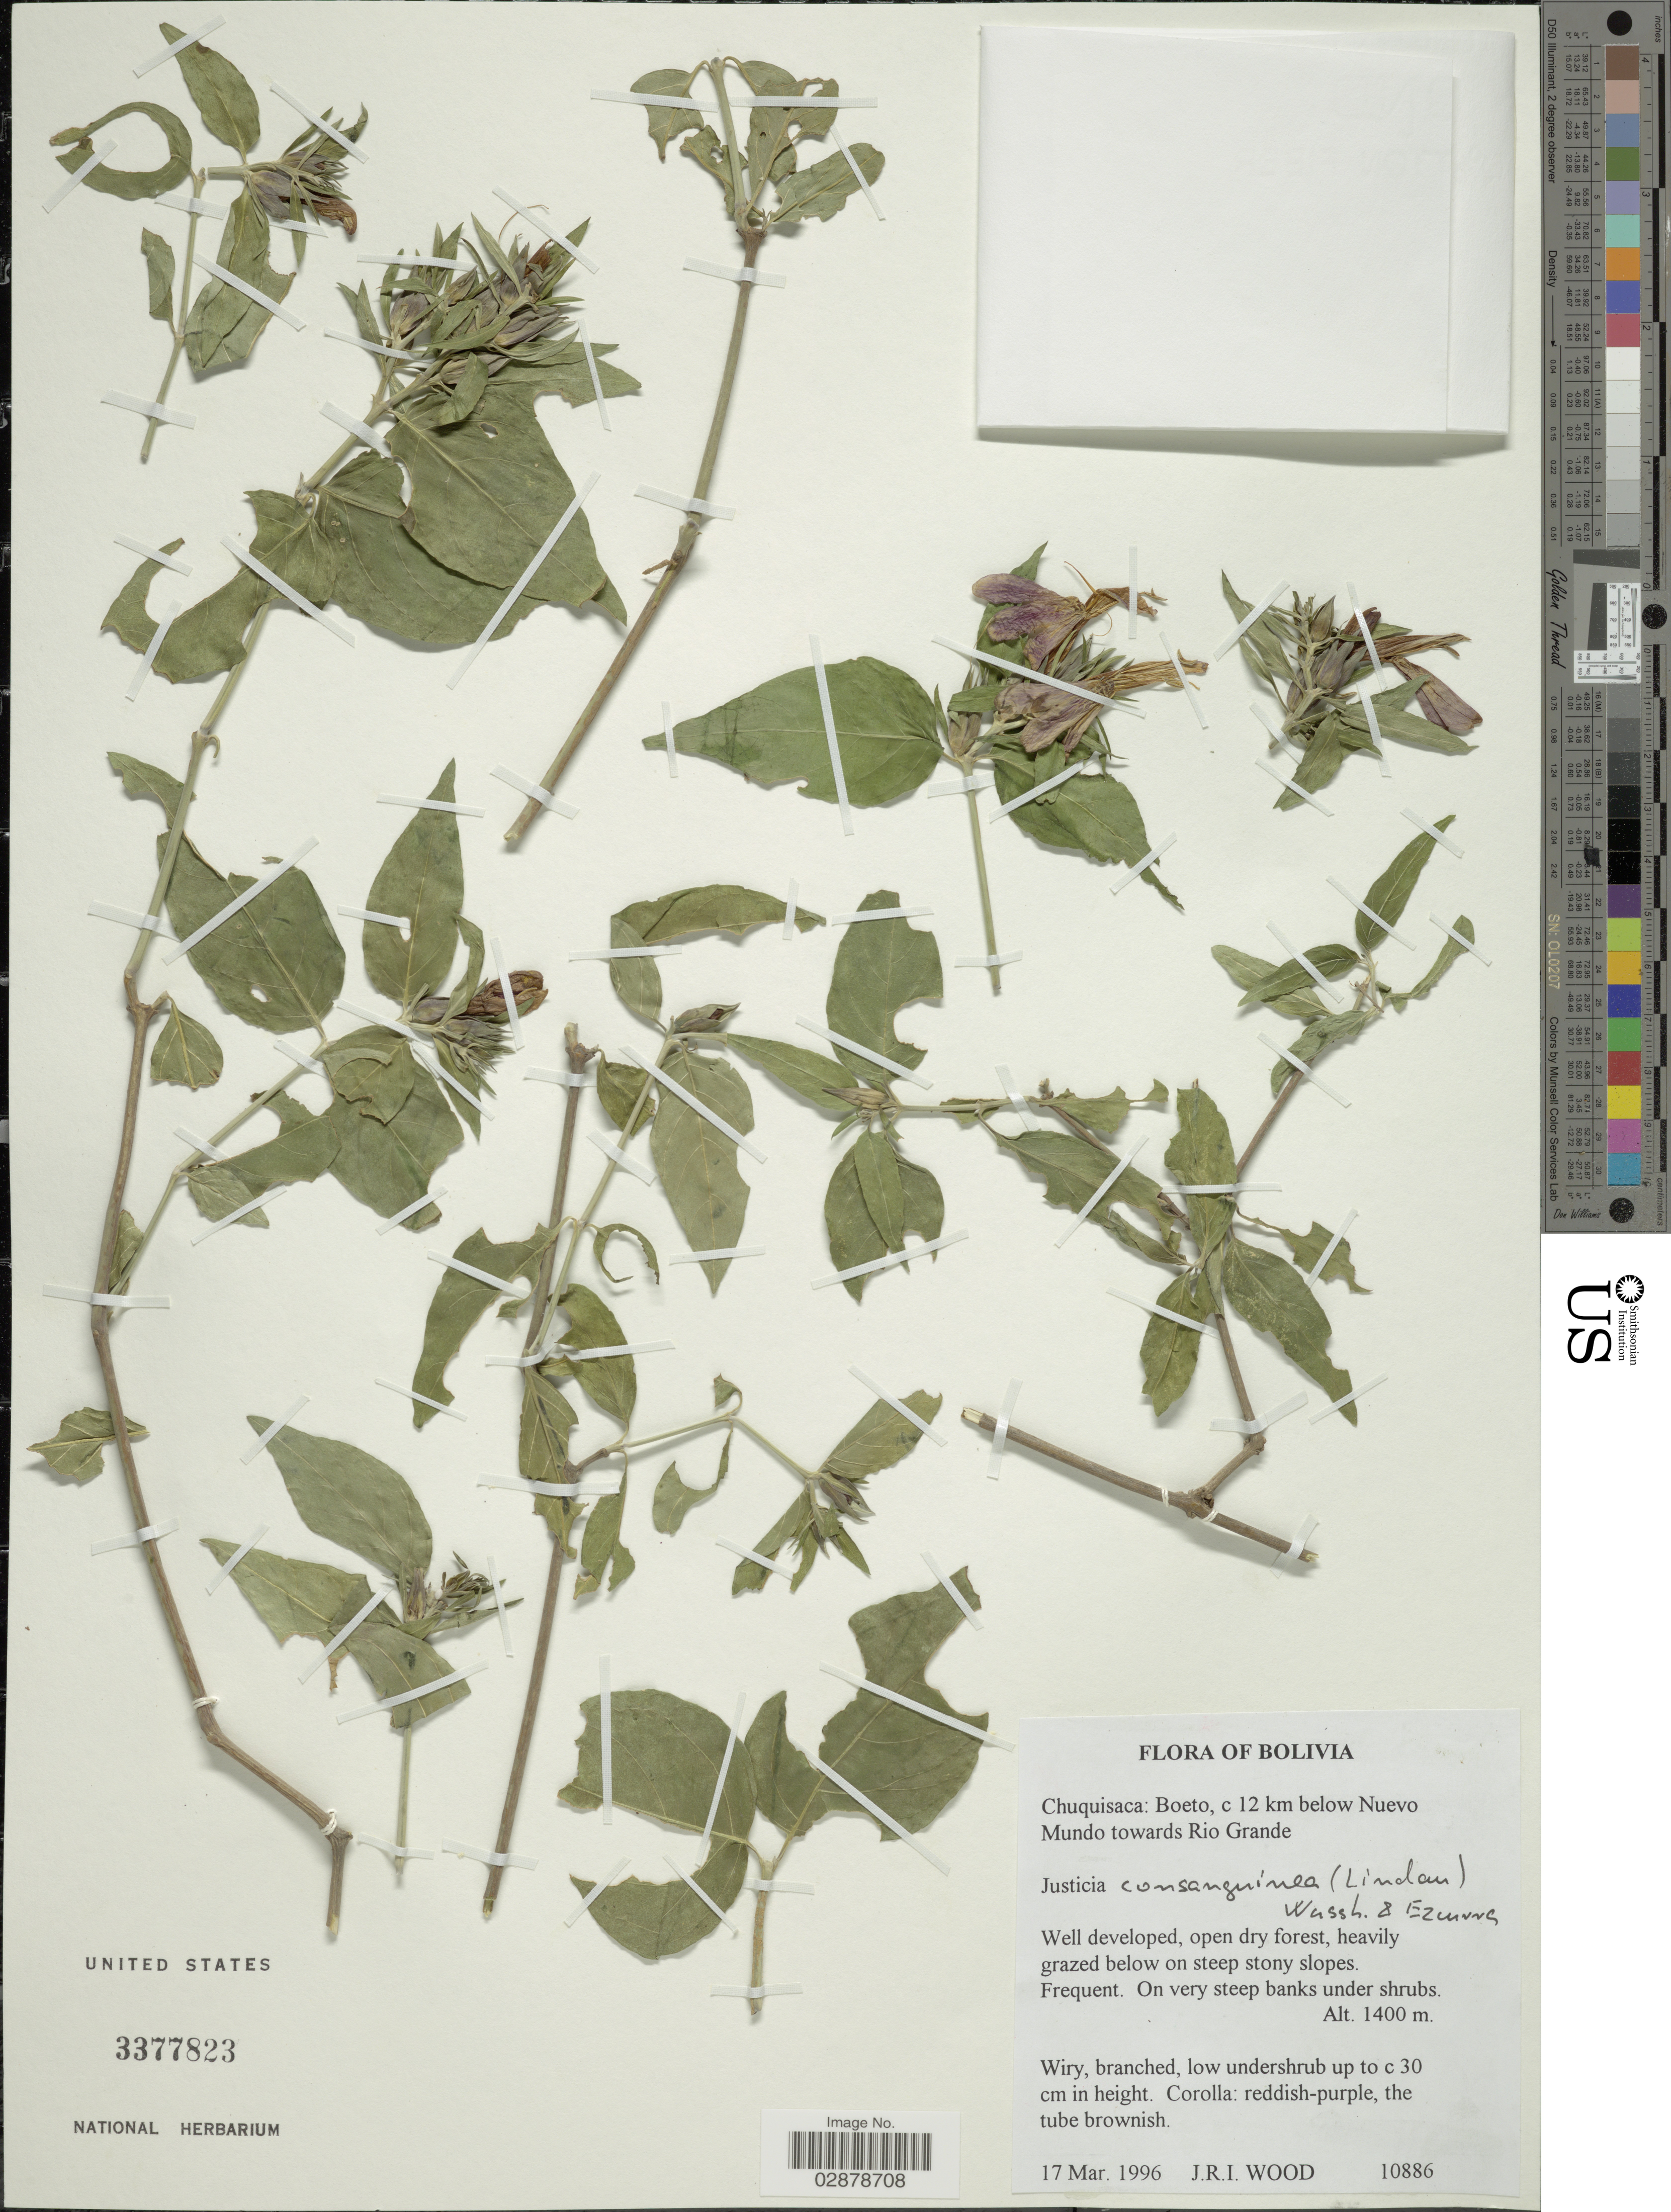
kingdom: Plantae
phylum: Tracheophyta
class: Magnoliopsida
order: Lamiales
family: Acanthaceae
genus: Justicia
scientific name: Justicia consanguinea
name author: (Lindau) Wassh. & C. Ezcurra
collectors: J. R. I. Wood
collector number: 10886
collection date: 1996-03-17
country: Bolivia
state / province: Chuquisaca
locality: Boeto, c 12 km below Nuevo Mundo towards Rio Grande.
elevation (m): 1400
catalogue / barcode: US 3377823